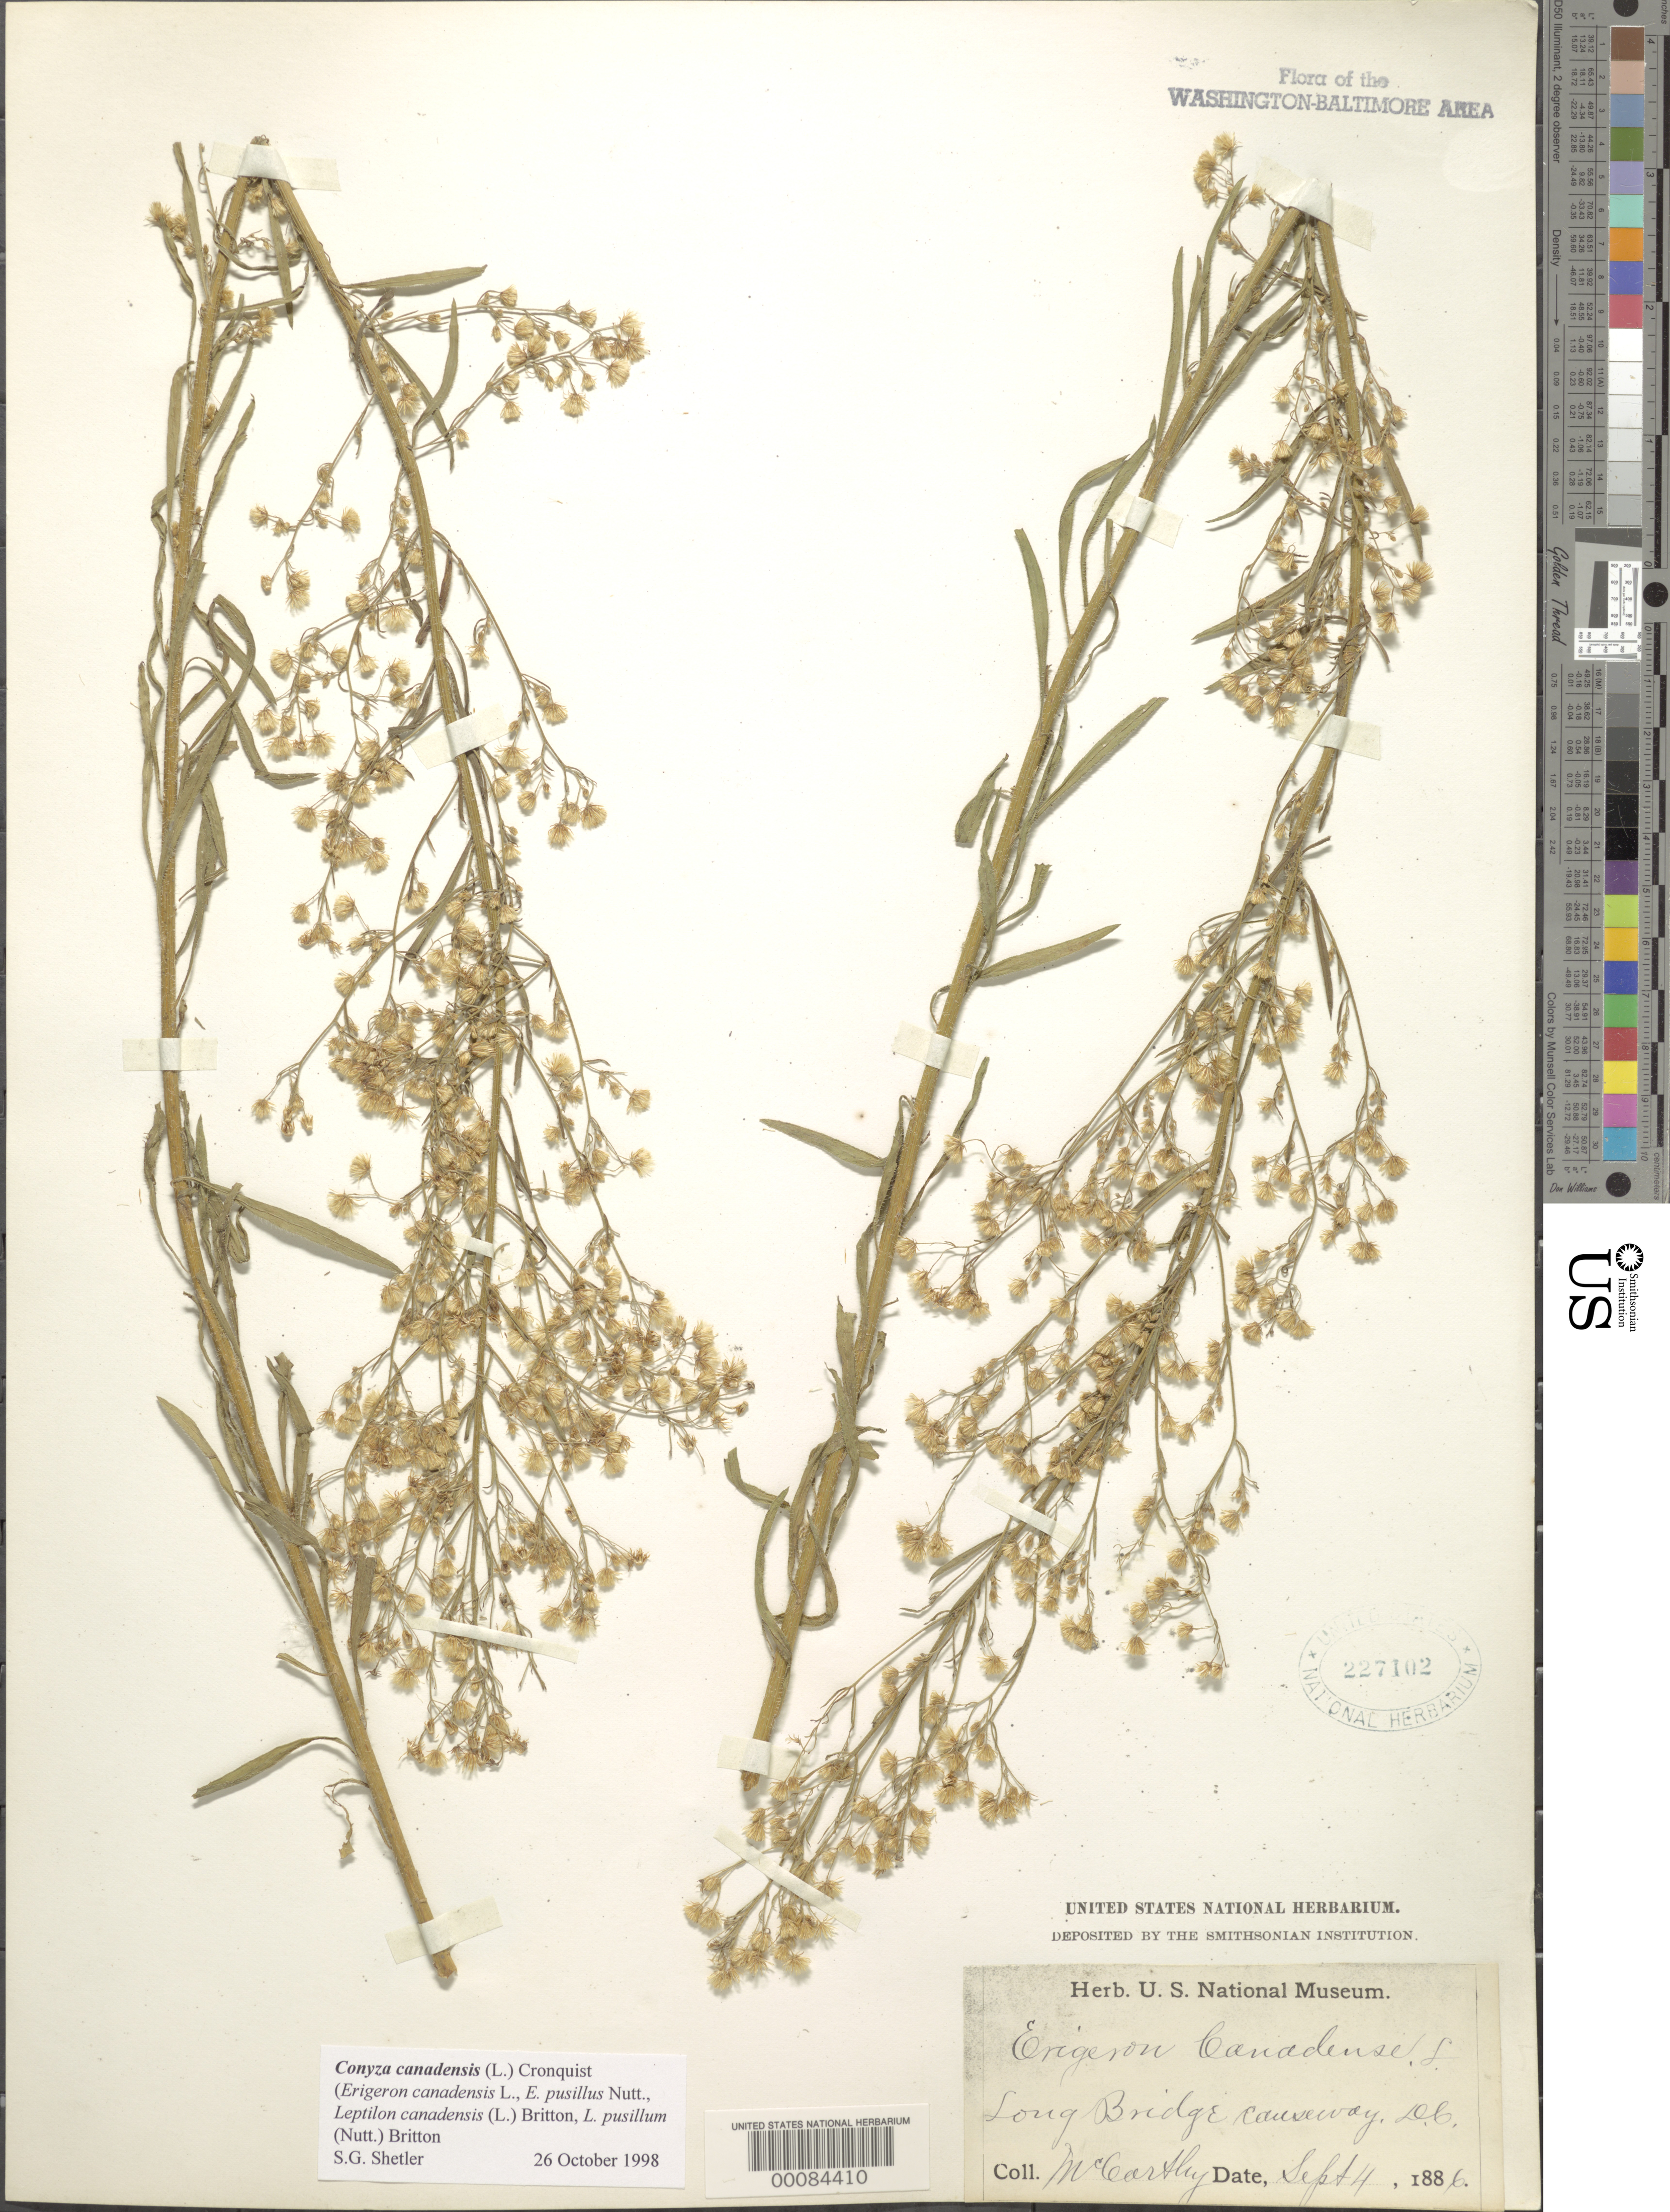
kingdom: Plantae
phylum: Tracheophyta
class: Magnoliopsida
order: Asterales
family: Asteraceae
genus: Conyza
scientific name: Conyza canadensis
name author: (L.) Cronq.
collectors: G. McCarthy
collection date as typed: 04 Sep 1886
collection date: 1886-09-04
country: United States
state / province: District of Columbia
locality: Long Bridge Causeway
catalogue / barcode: US 227102